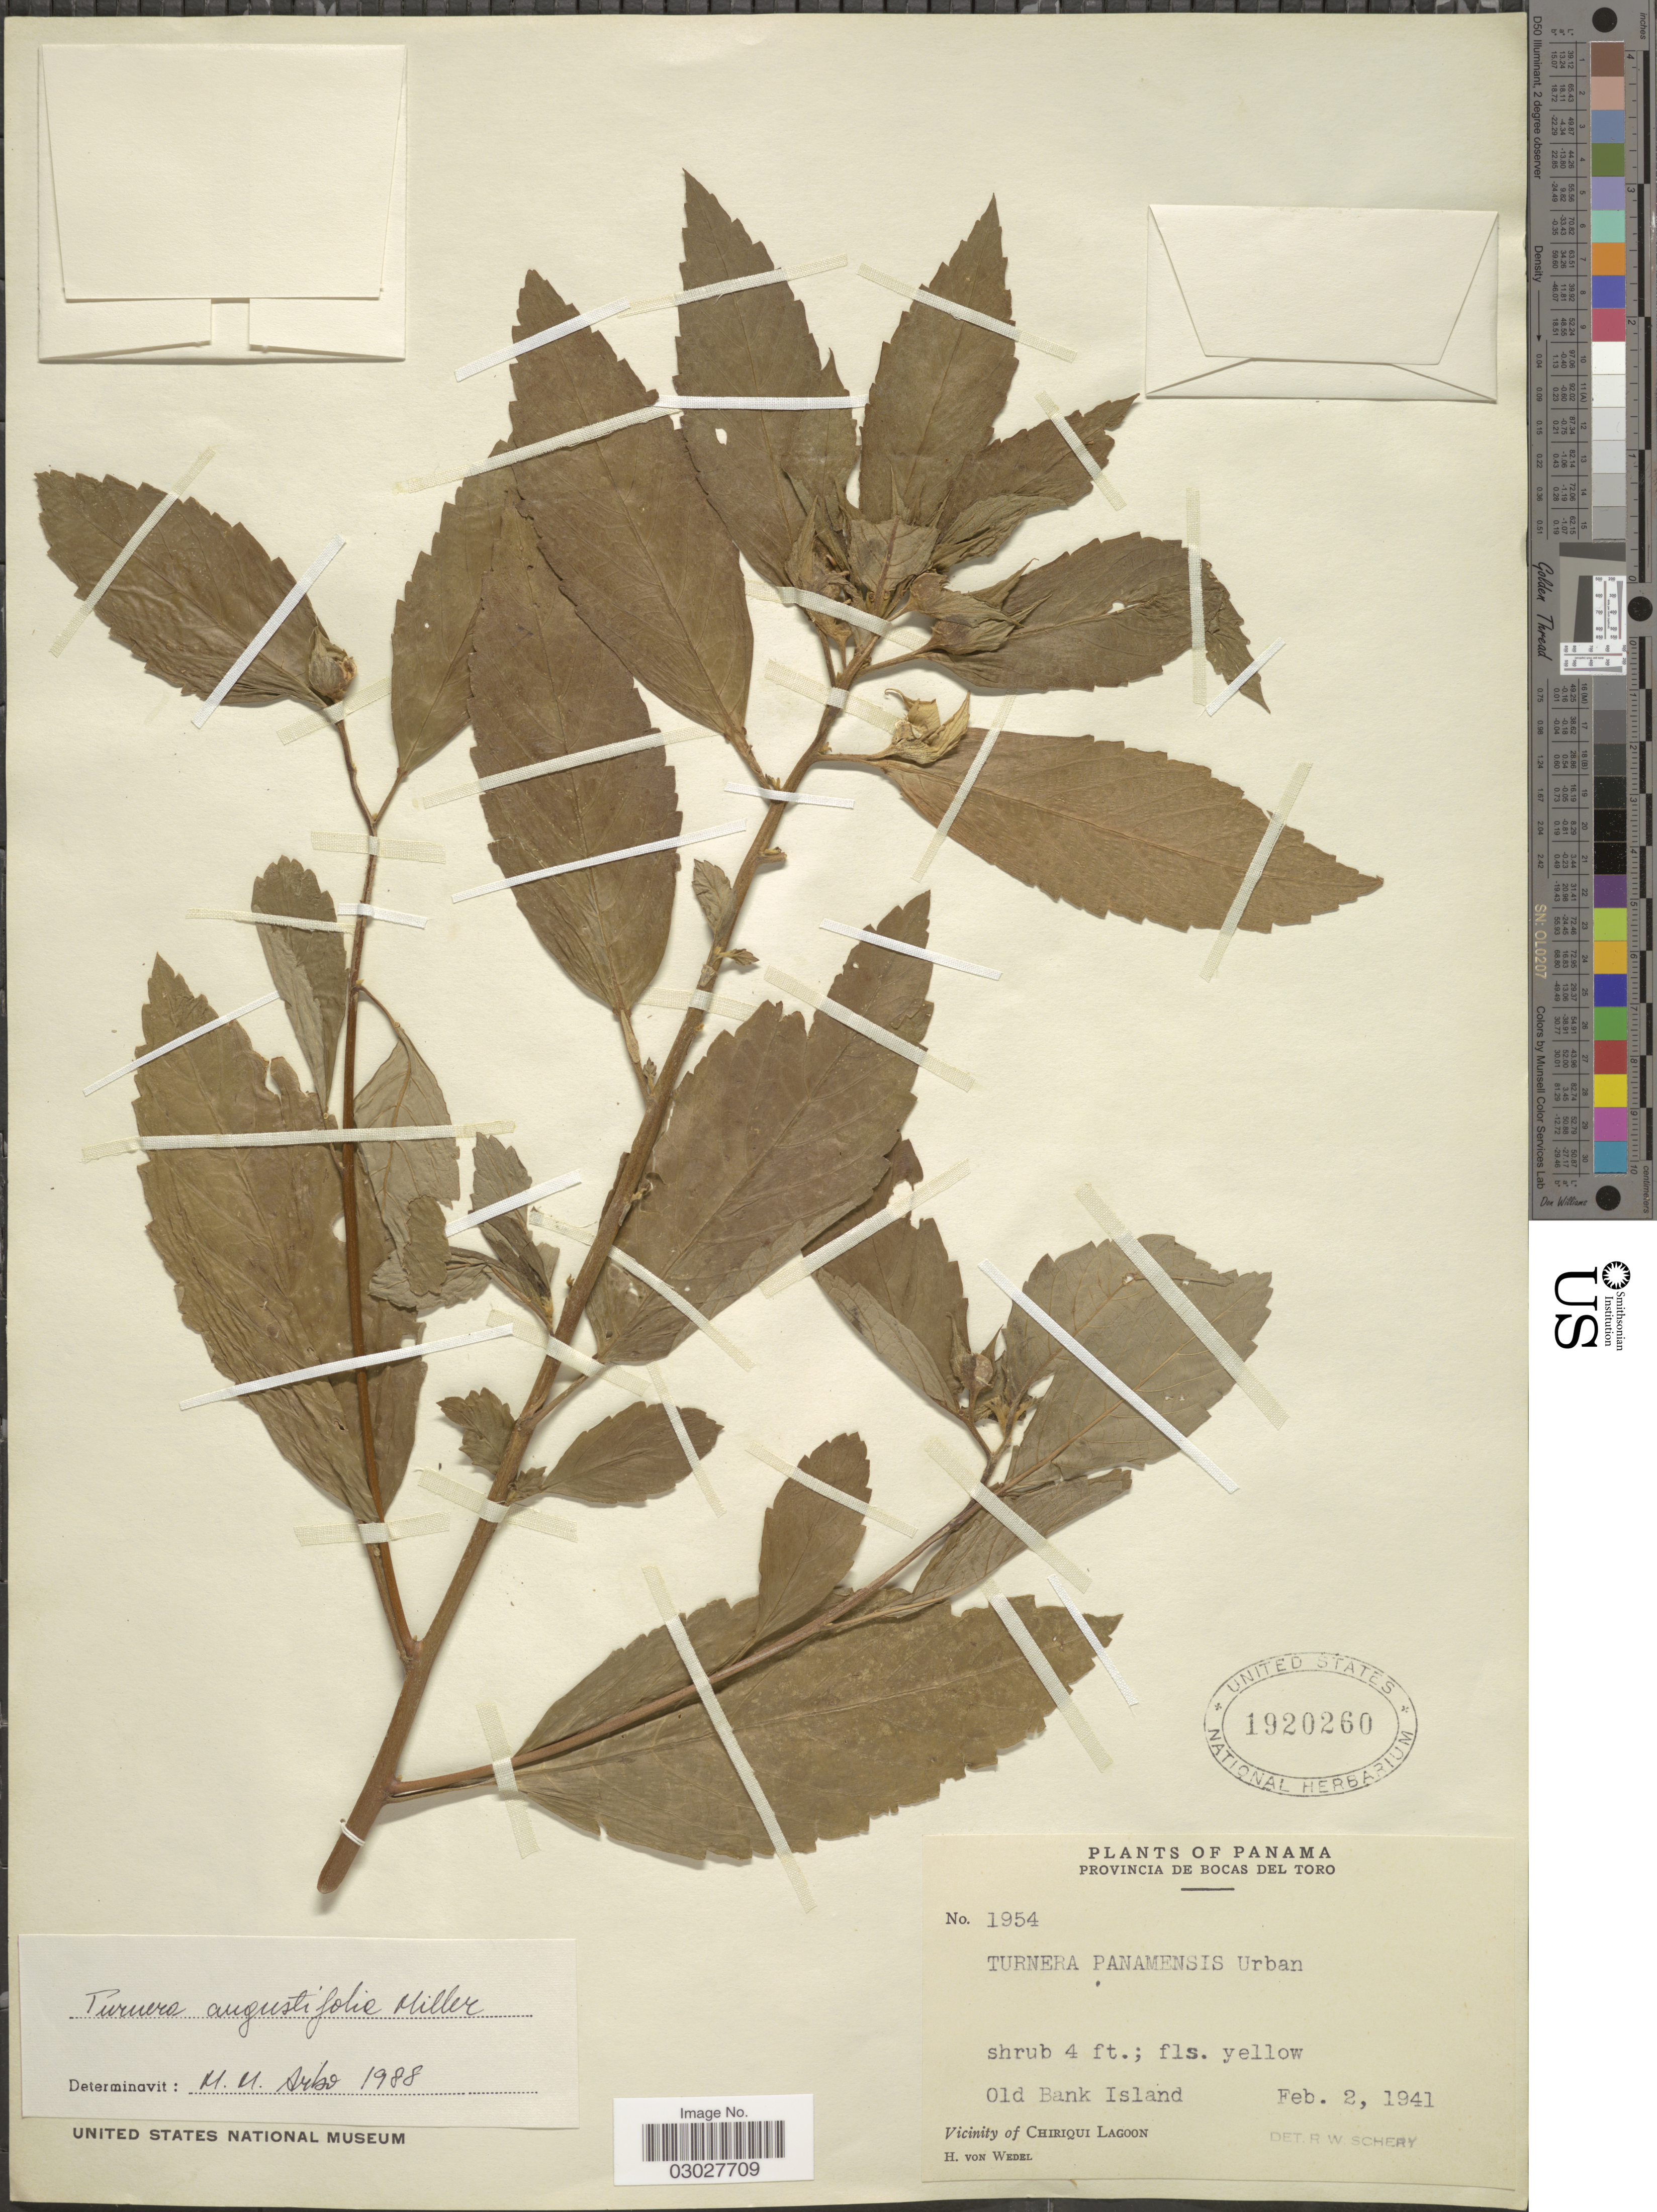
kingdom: Plantae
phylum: Tracheophyta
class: Magnoliopsida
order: Malpighiales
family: Turneraceae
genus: Turnera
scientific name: Turnera angustifolia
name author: Mill.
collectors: H. von Wedel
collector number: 1954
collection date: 1941-02-02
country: Panama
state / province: Bocas del Toro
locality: Old Bank Island. Vicinity of Chiriqui Lagoon.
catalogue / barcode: US 1920260